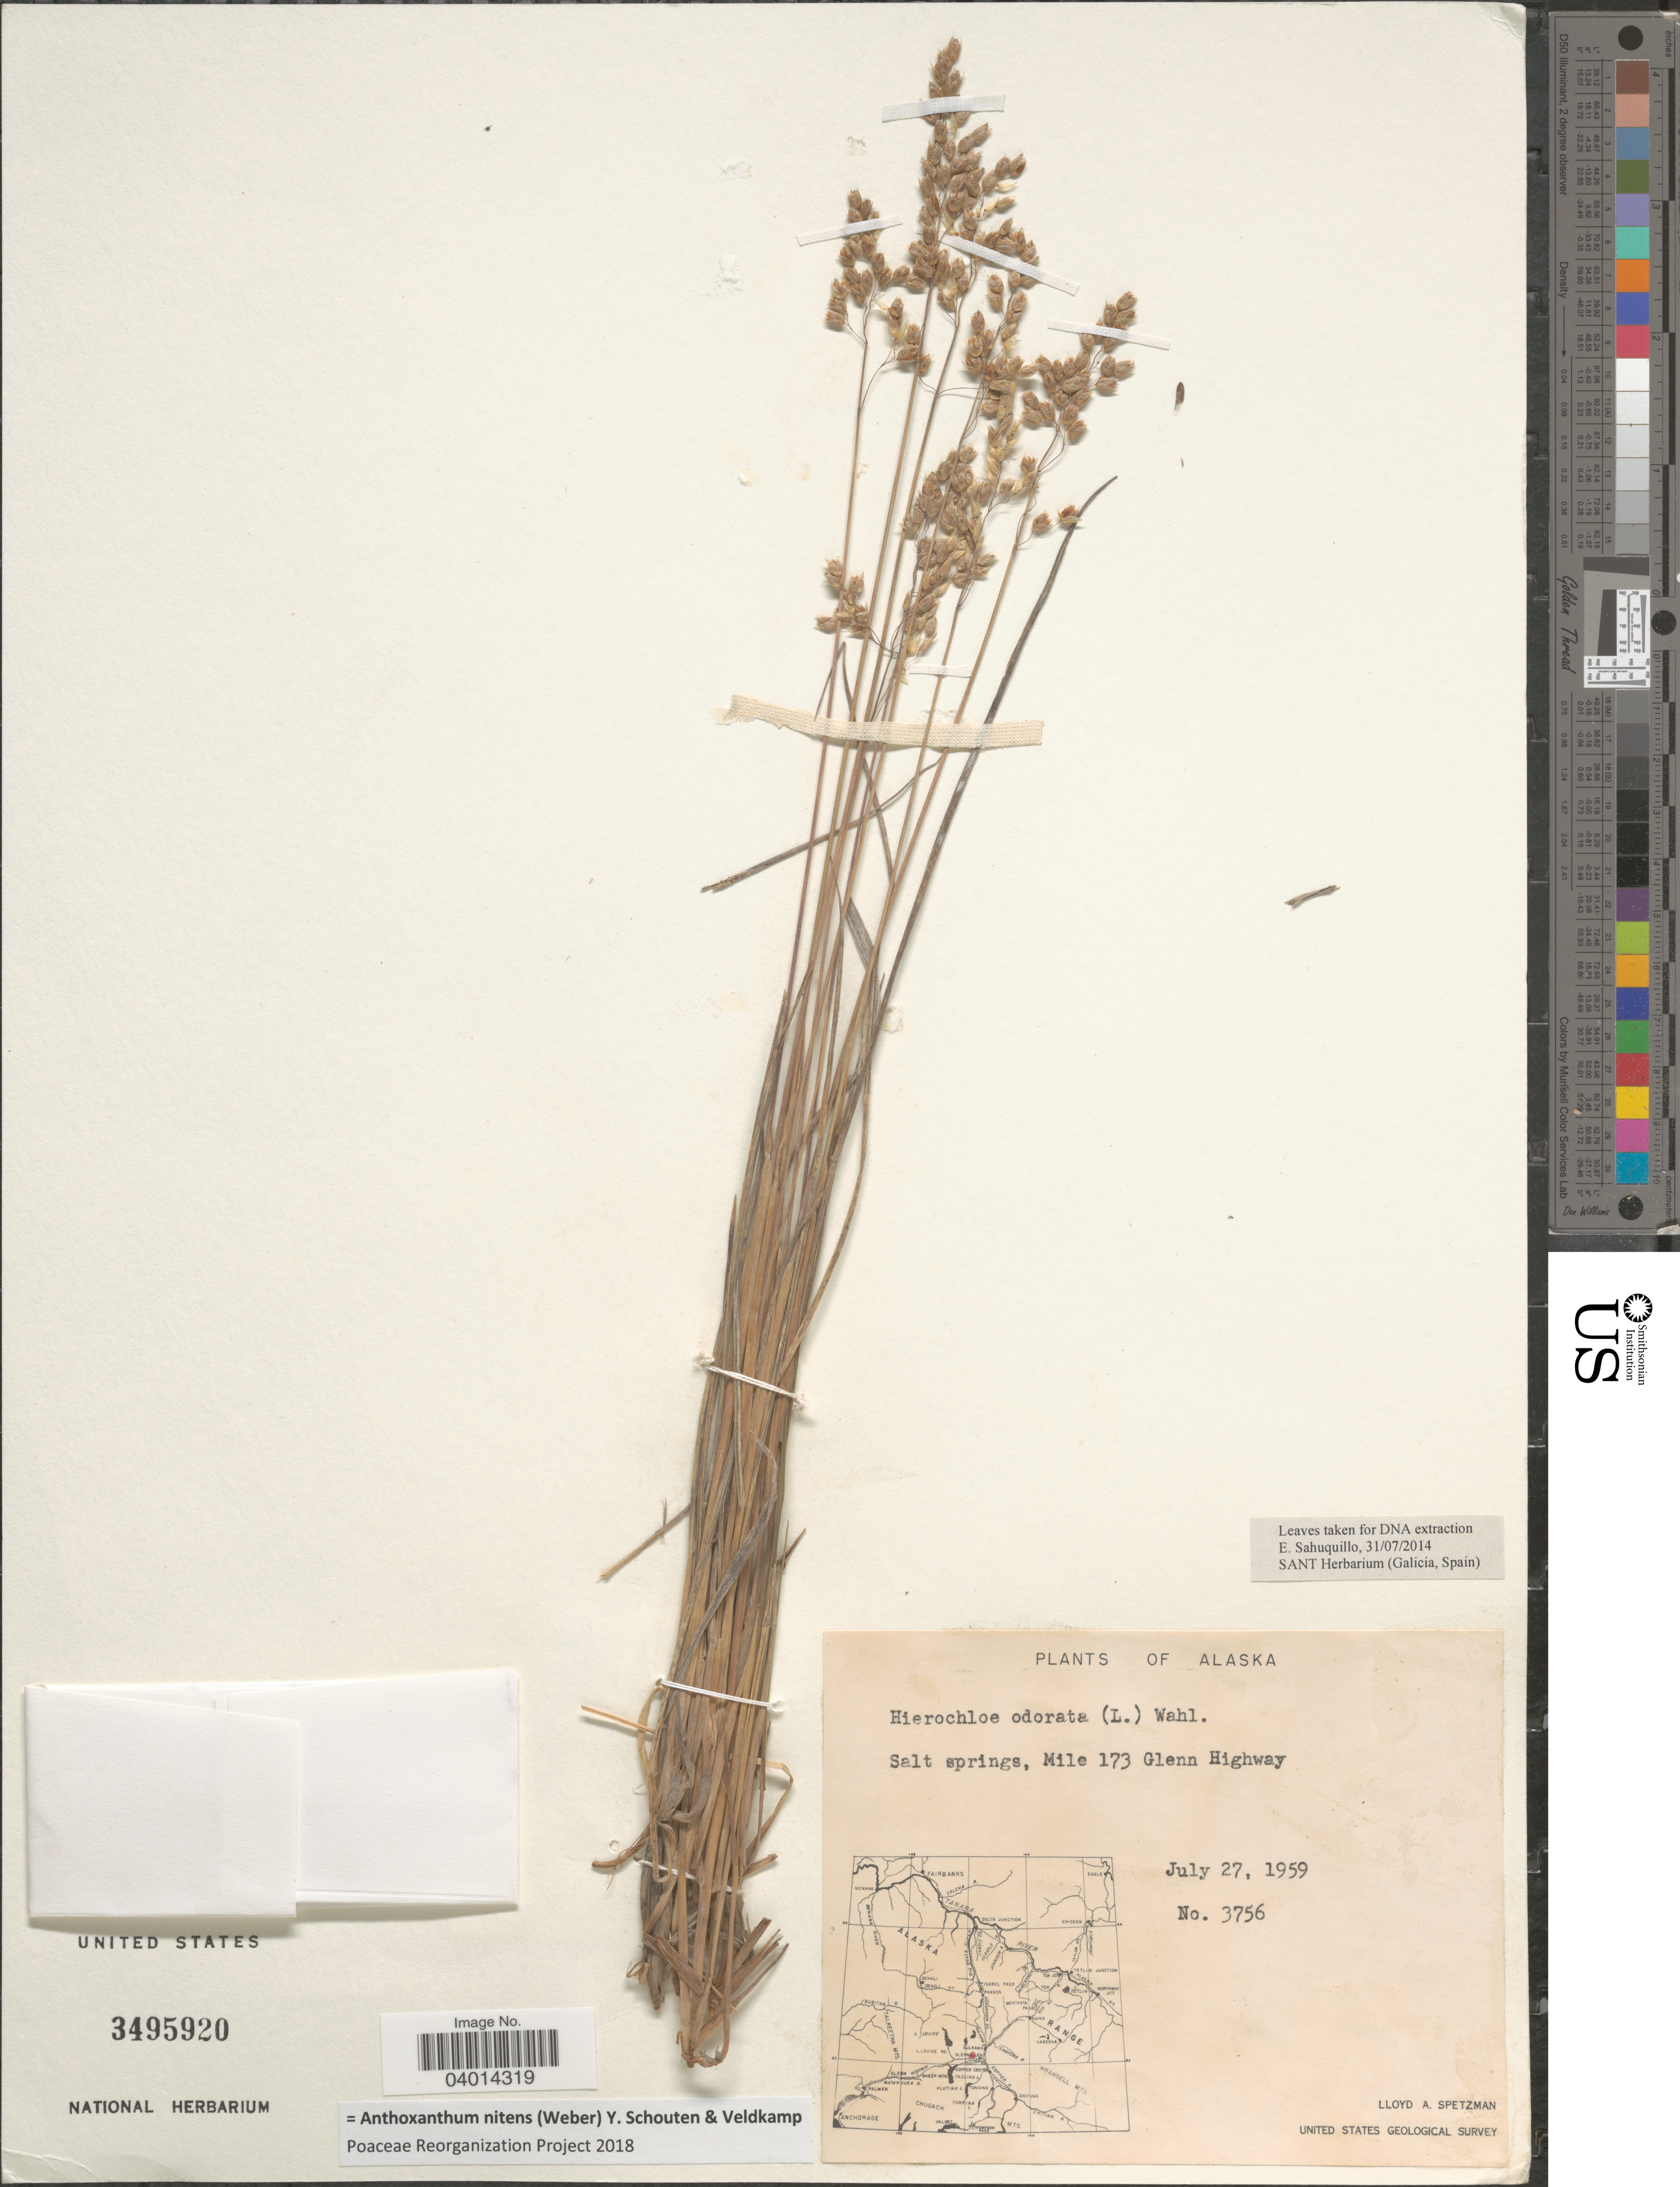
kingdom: Plantae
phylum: Tracheophyta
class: Liliopsida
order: Poales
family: Poaceae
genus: Anthoxanthum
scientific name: Anthoxanthum nitens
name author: (G.H. Weber) R.T.A. Schouten & Veldkamp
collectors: L. Spetzman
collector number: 3756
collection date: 1959-07-27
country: United States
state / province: Alaska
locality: Salt springs, Mile 173 Glenn Highway.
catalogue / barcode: US 3495920